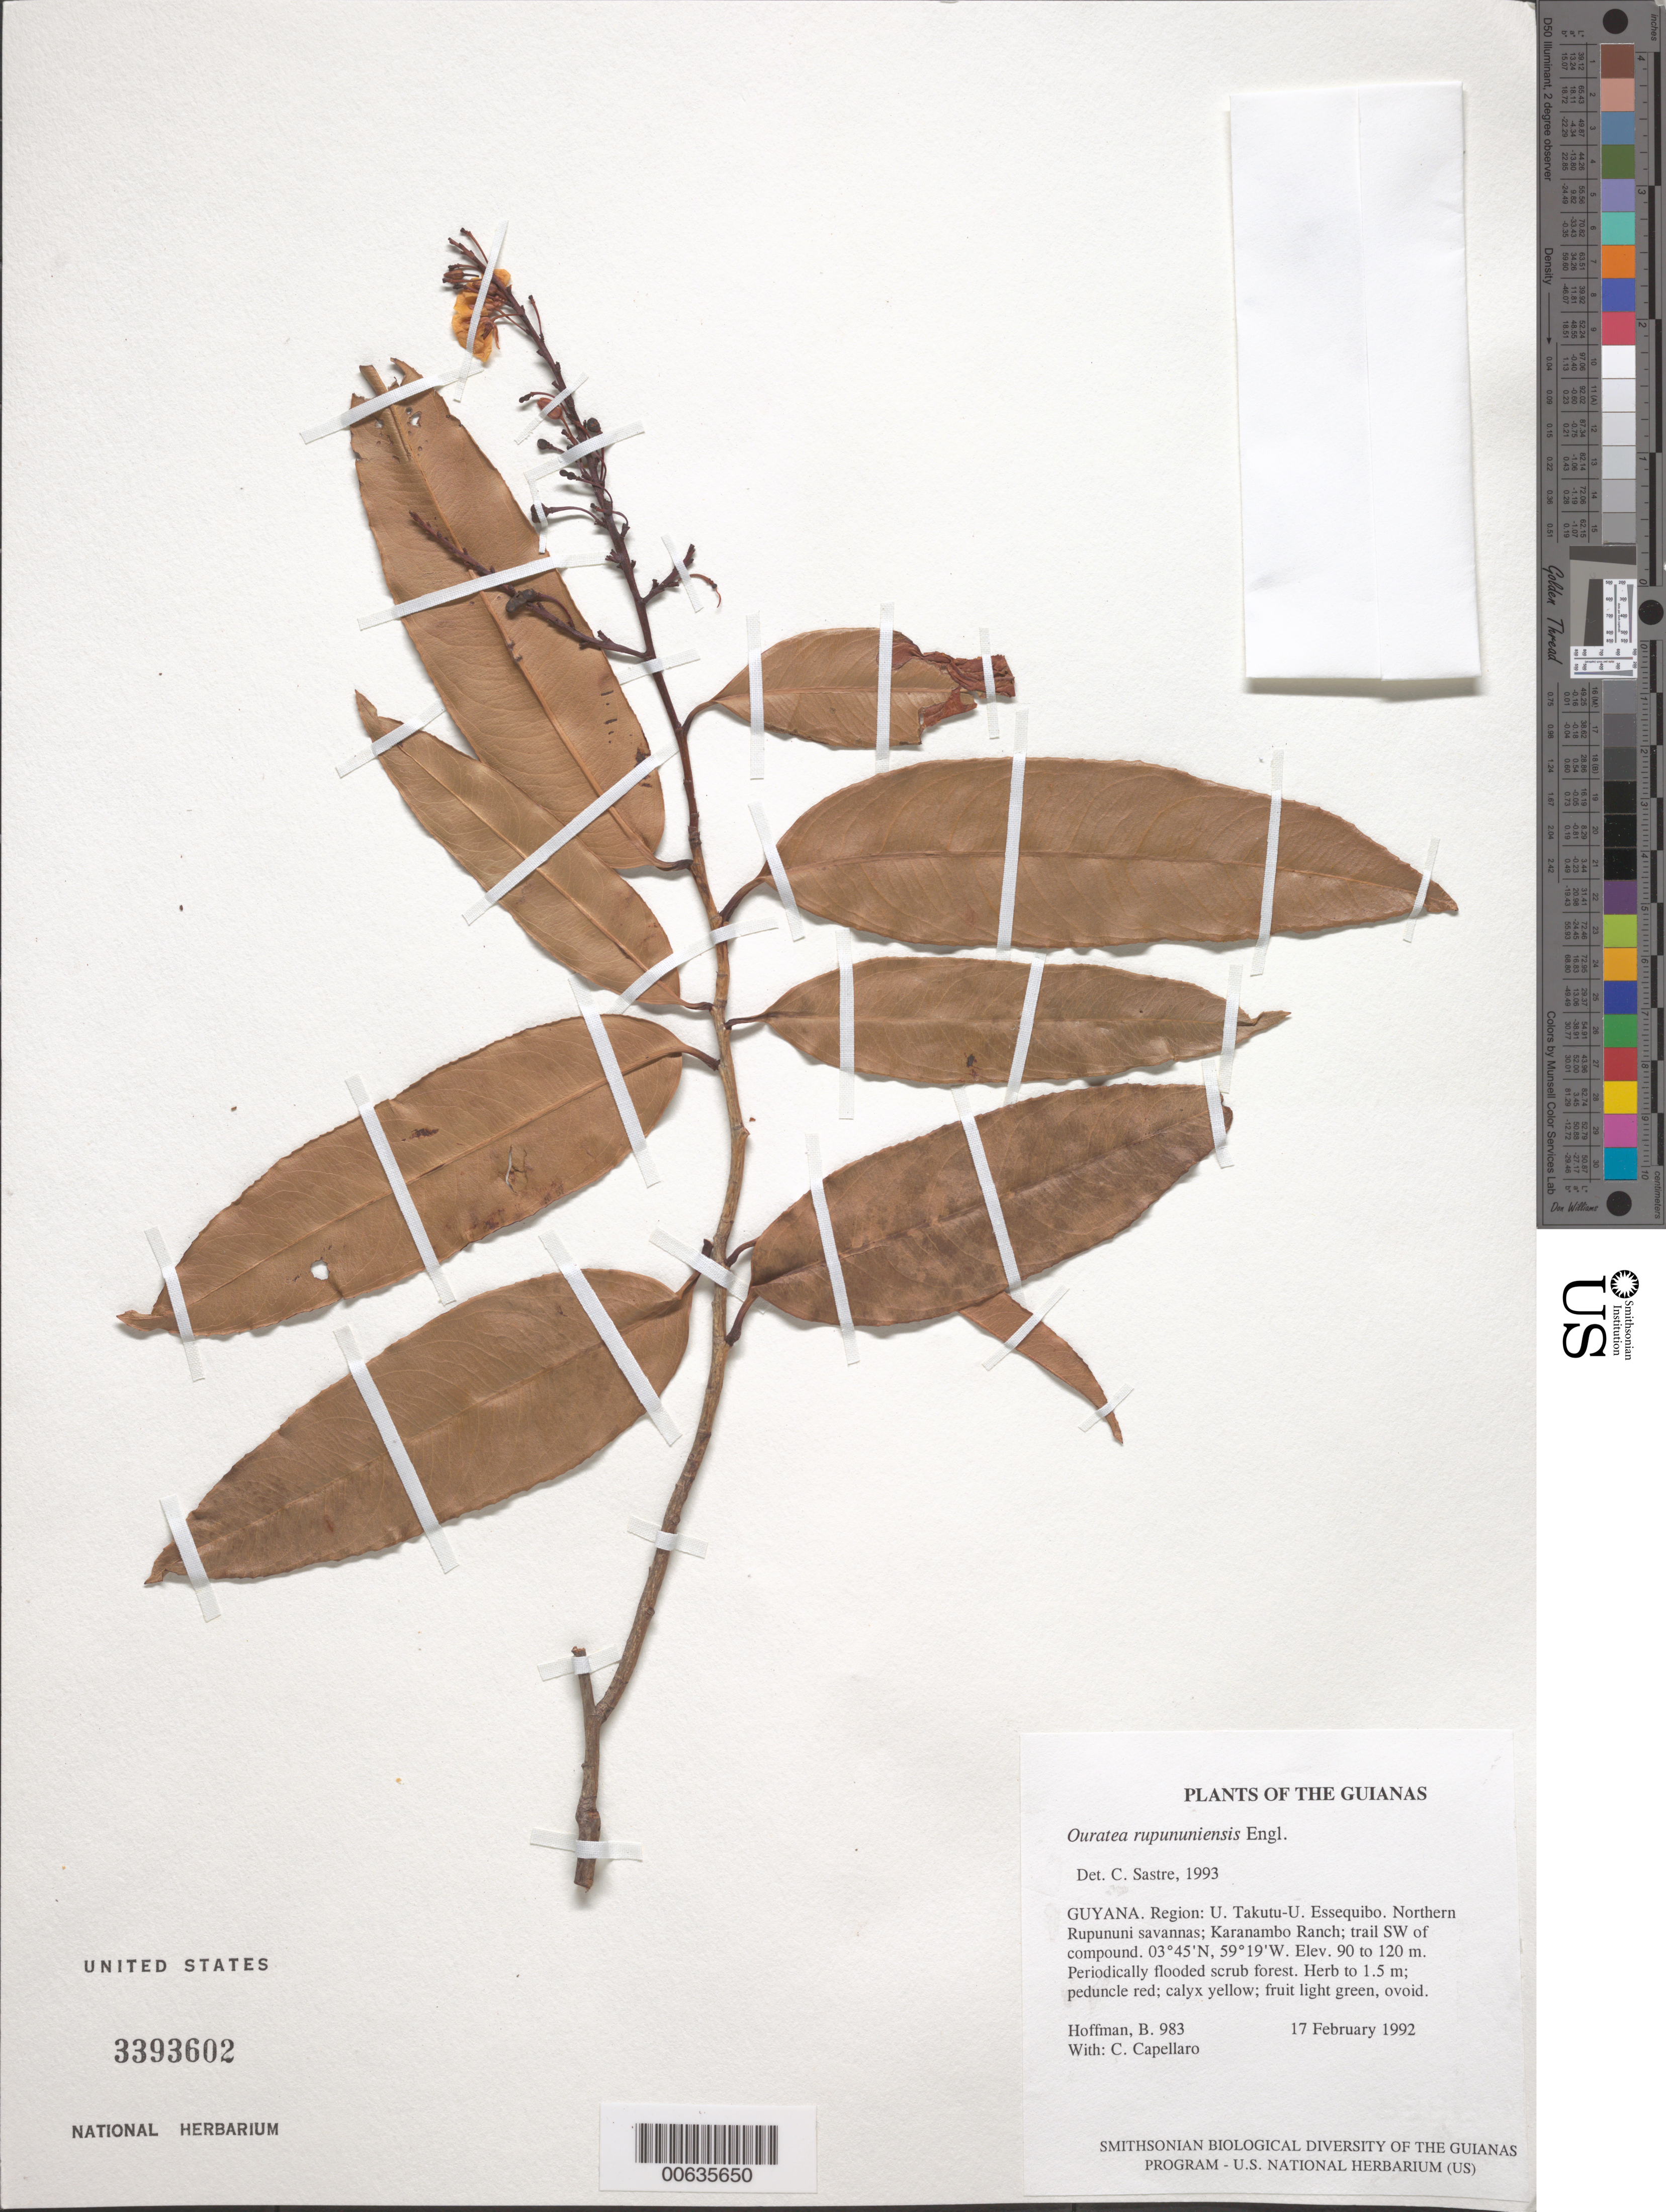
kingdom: Plantae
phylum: Tracheophyta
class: Magnoliopsida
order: Malpighiales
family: Ochnaceae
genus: Ouratea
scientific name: Ouratea rupununiensis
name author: Klotzsch ex Engl.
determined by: Sastre, C. H. L.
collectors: B. Hoffman & C. Capellaro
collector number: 983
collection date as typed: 17 February 1992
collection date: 1992-02-17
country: Guyana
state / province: U. Takutu-U. Essequibo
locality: Northern Rupununi savannas; Karanambo Ranch; trail SW of compound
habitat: Periodically flooded scrub forest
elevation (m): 90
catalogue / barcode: US 3393602